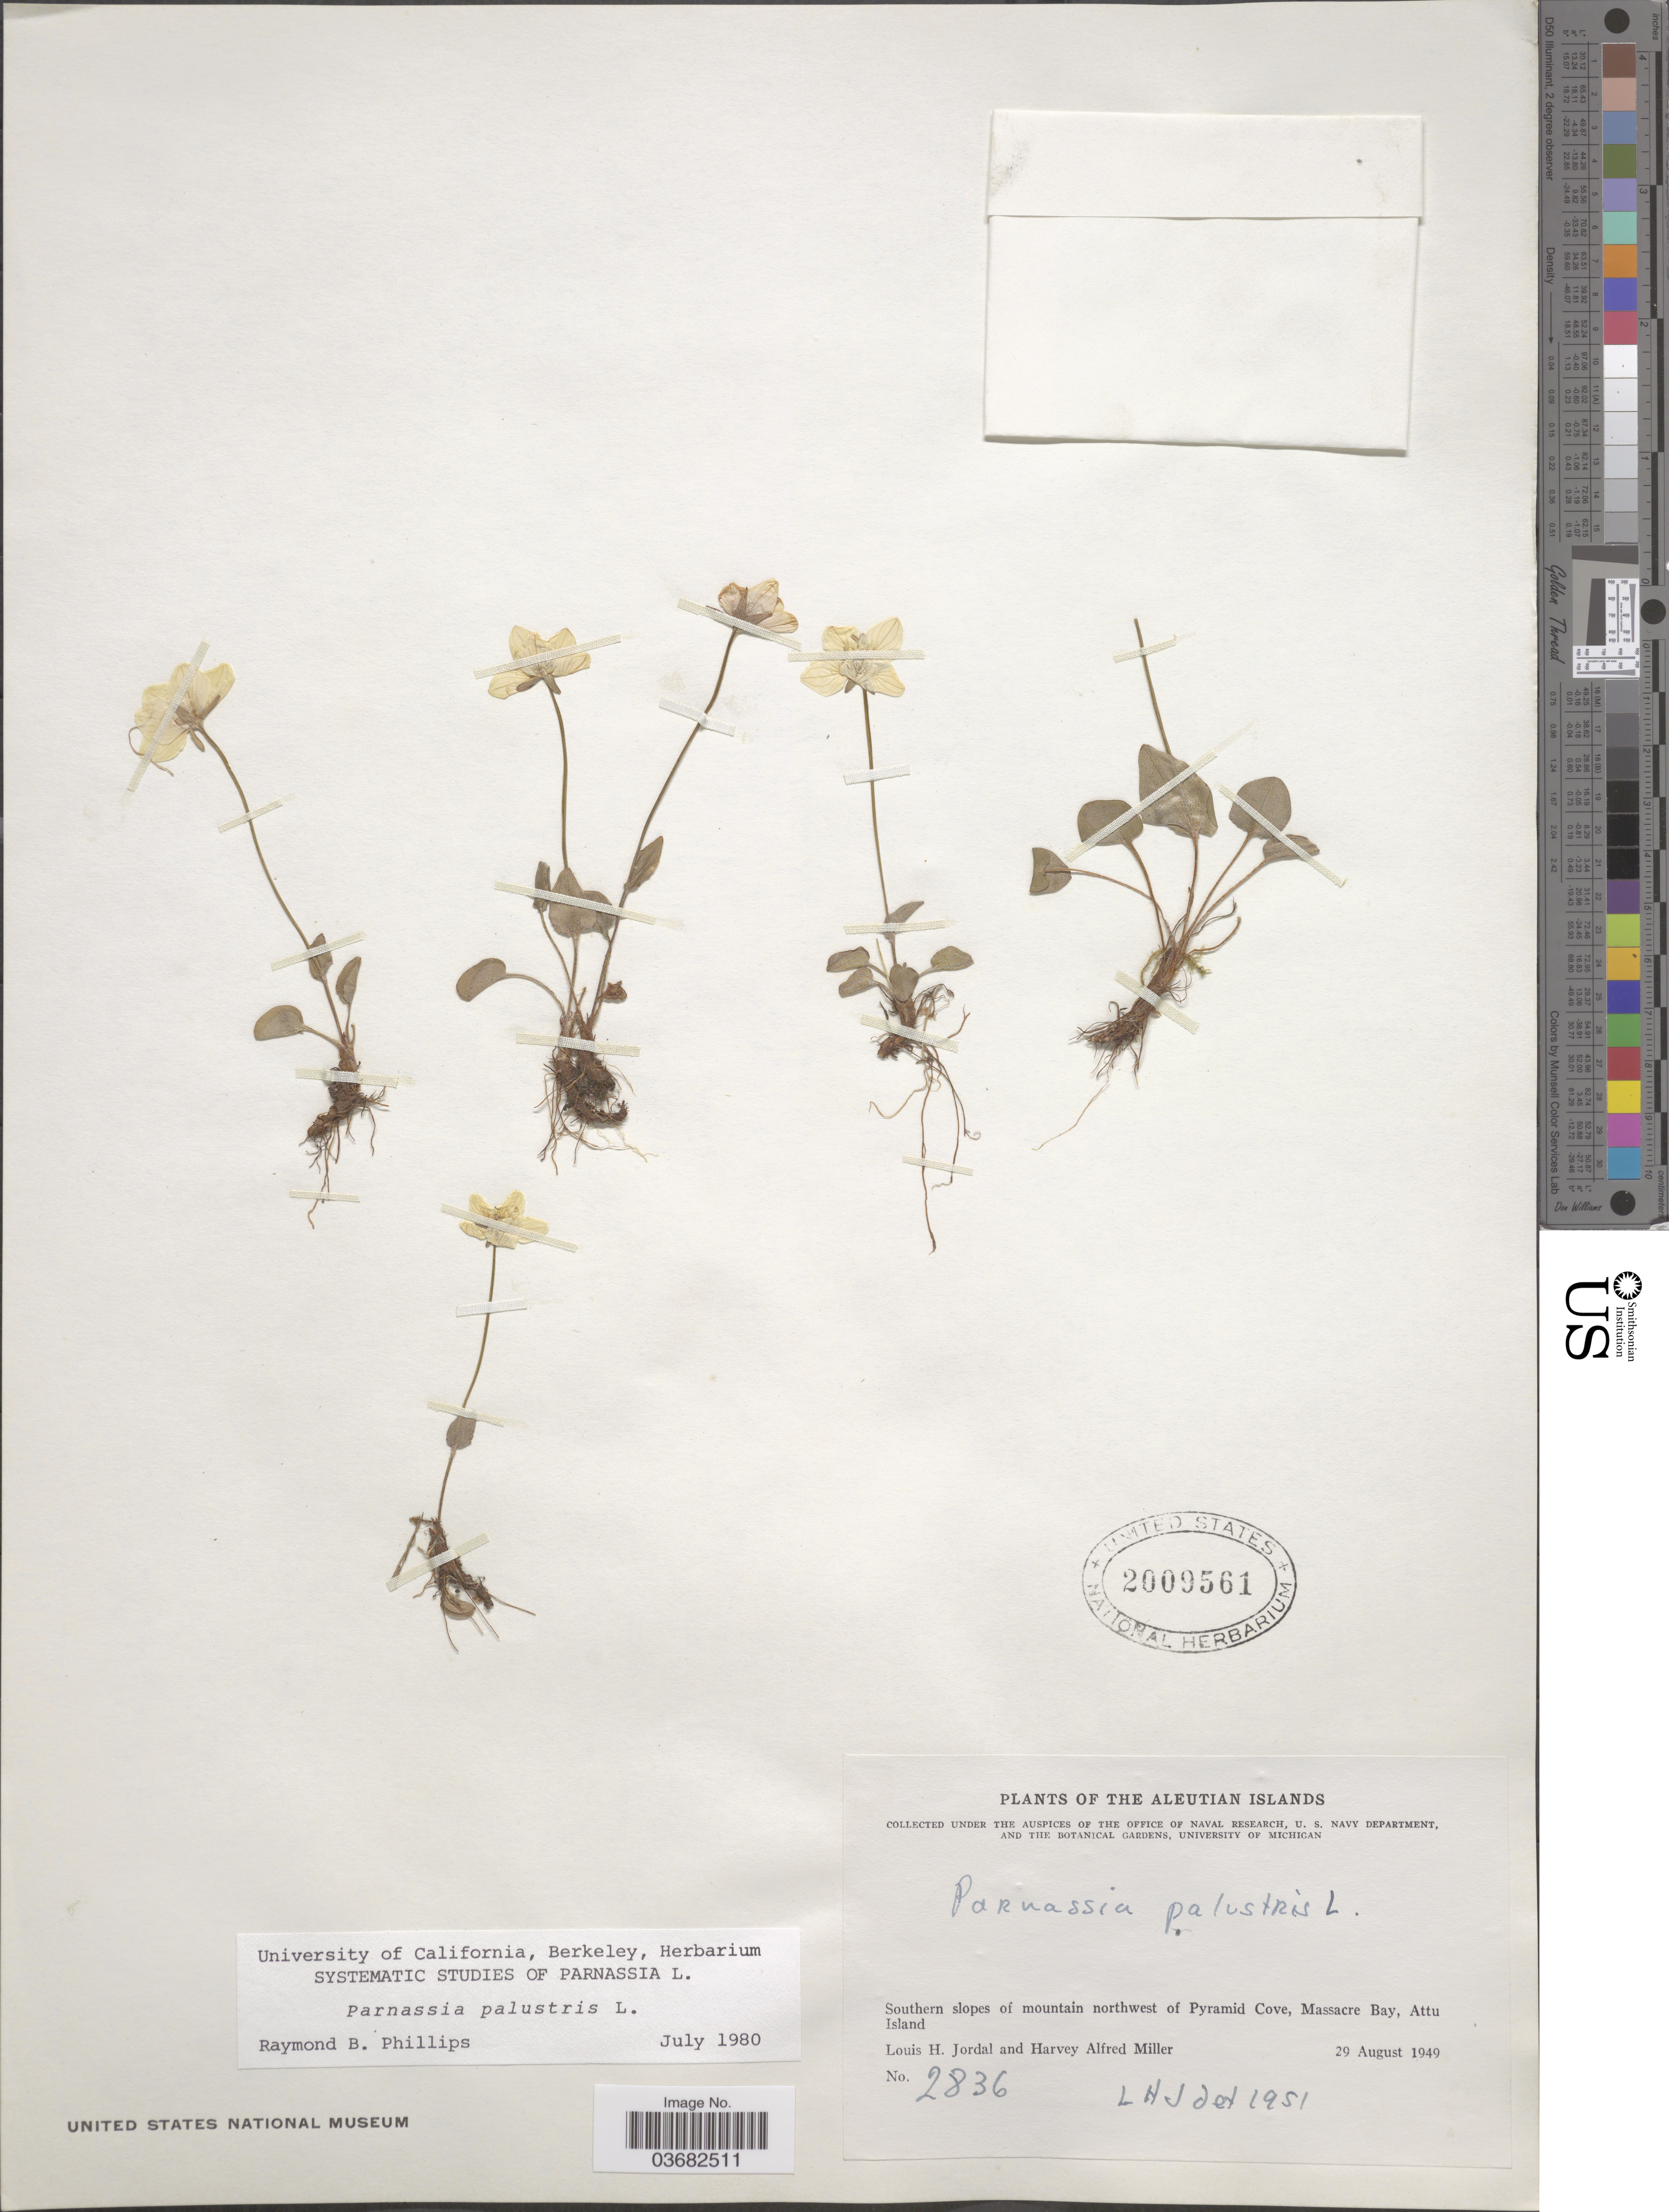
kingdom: Plantae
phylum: Tracheophyta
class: Magnoliopsida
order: Celastrales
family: Parnassiaceae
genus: Parnassia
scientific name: Parnassia palustris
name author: L.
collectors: L. Jordal & H. A. Miller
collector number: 2836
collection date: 1949-08-29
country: United States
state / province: Alaska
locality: Aleutian Islands. Southern slopes of mountain northwest of Pyramid Cove, Massacre Bay, Attu Island.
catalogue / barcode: US 2009561